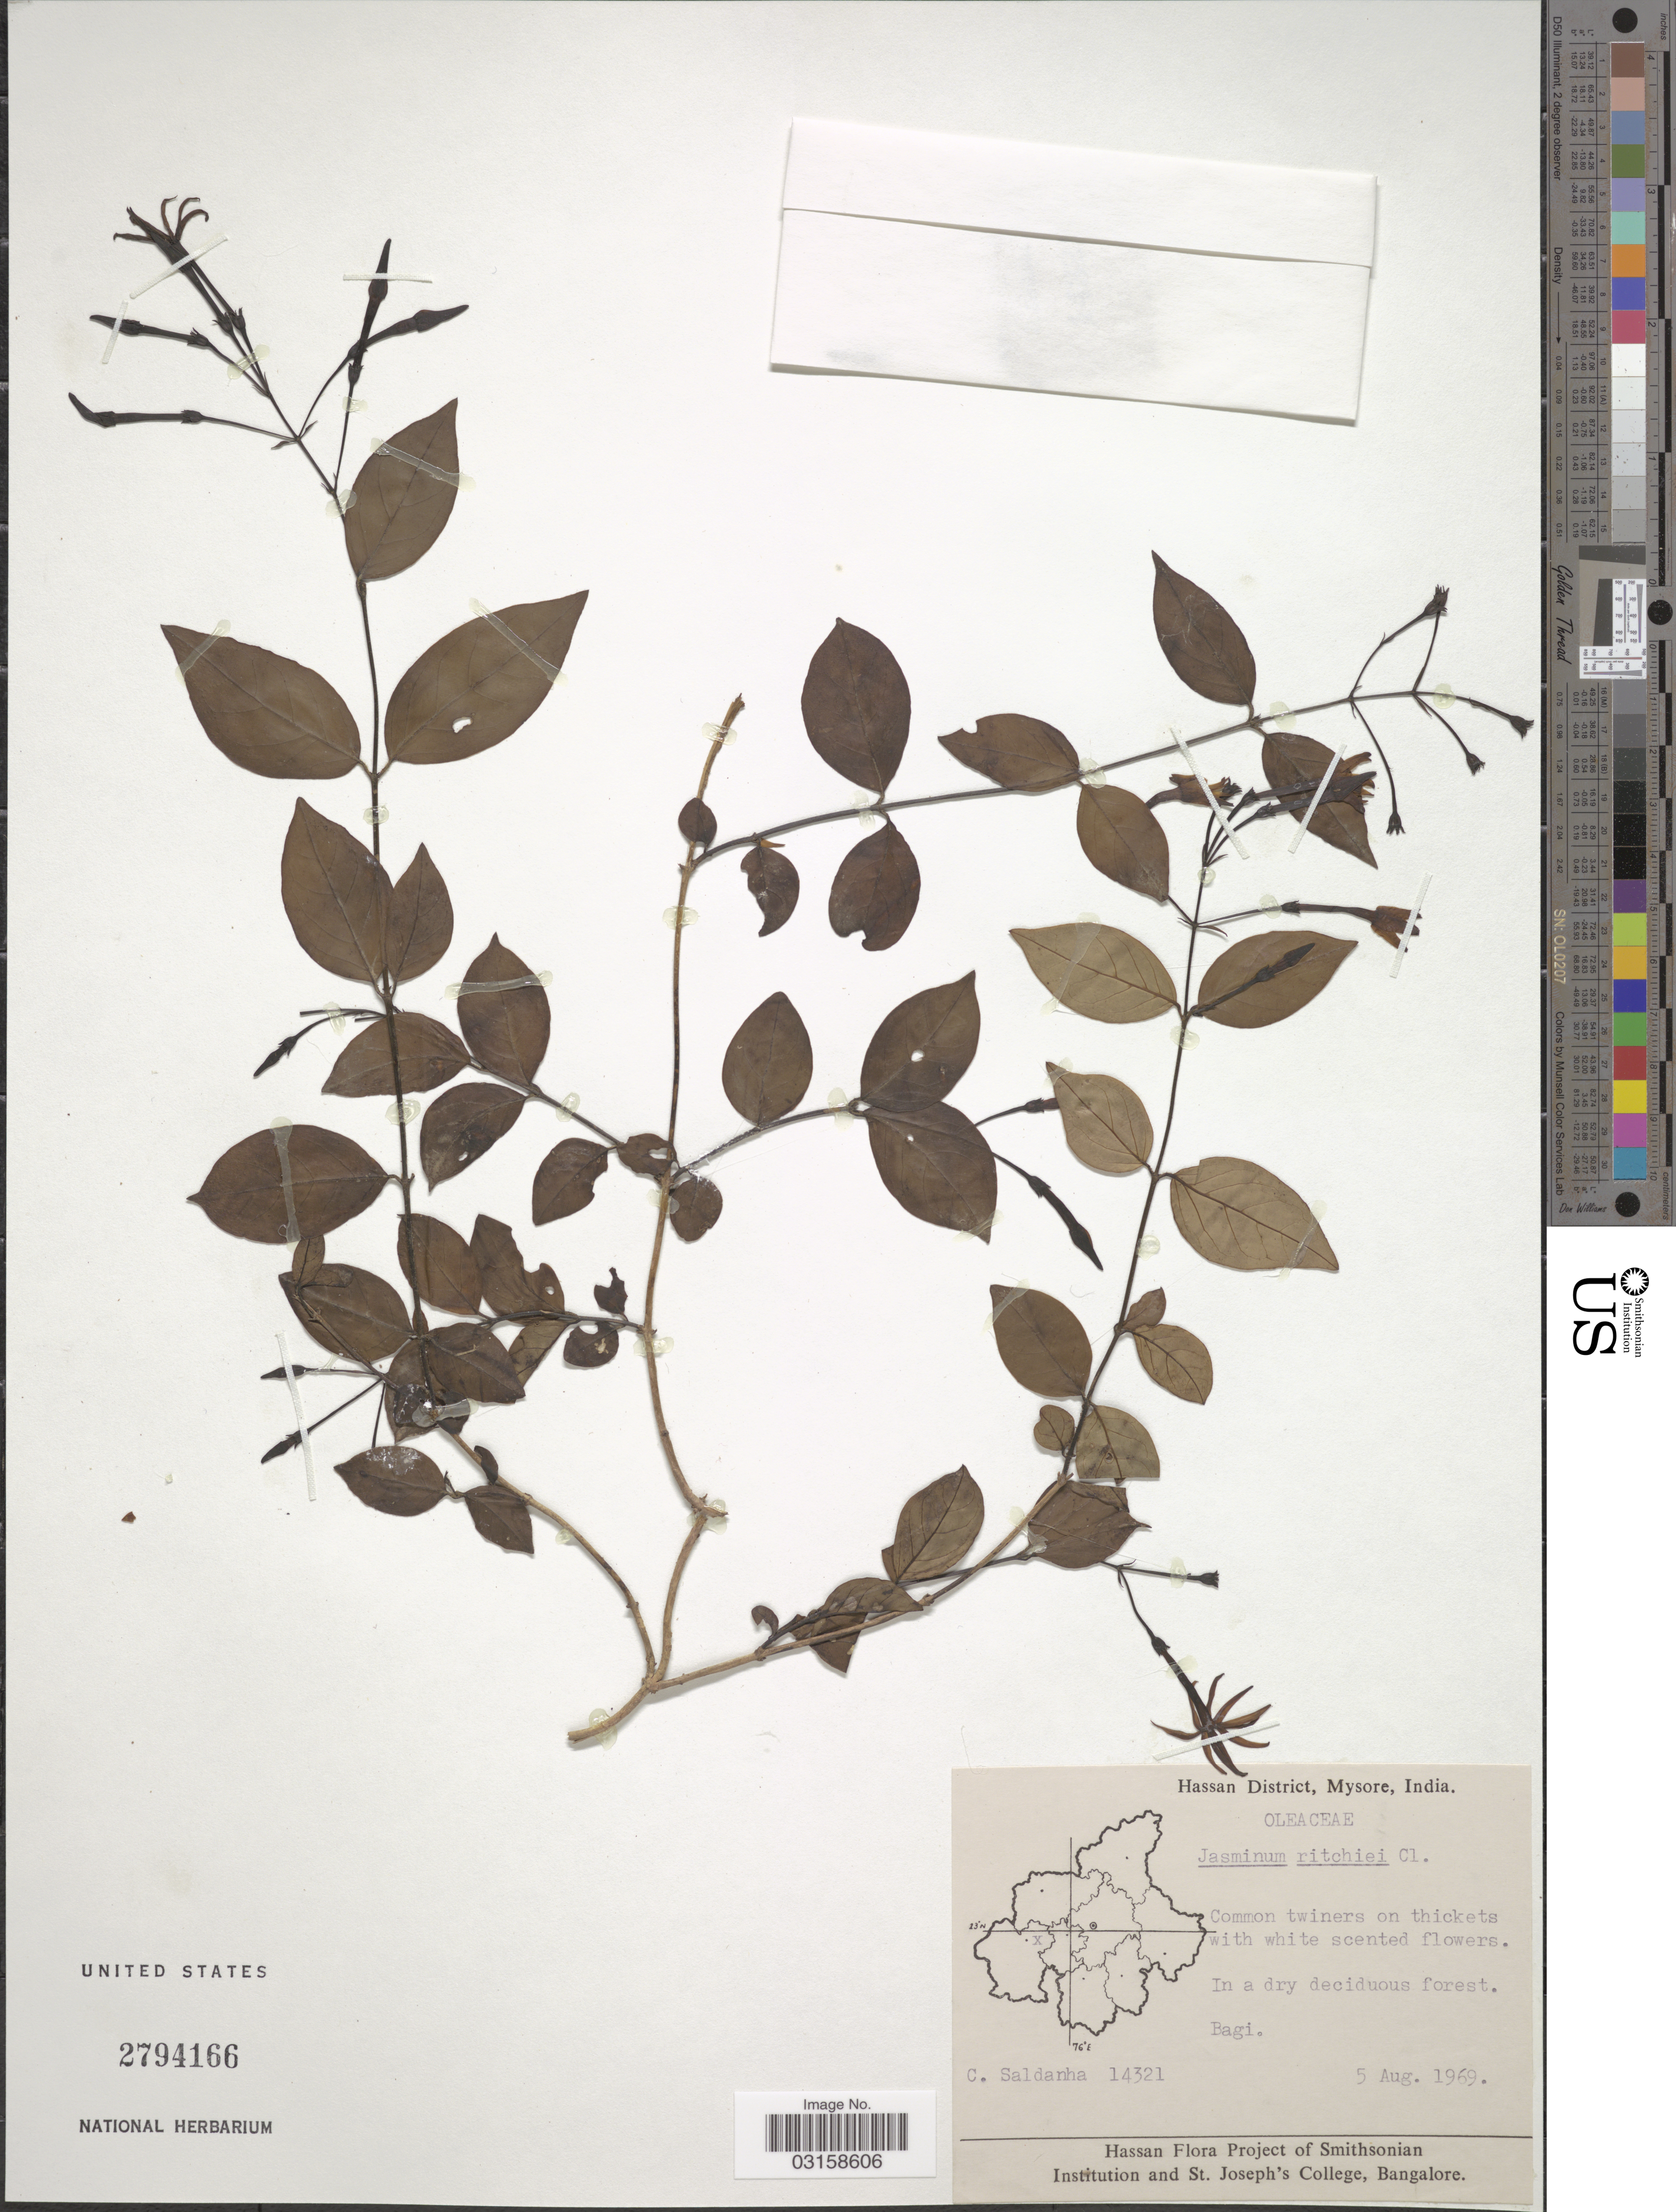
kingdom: Plantae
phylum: Tracheophyta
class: Magnoliopsida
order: Lamiales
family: Oleaceae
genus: Jasminum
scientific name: Jasminum ritchiei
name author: C.B. Clarke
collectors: C. Saldanha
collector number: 14321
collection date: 1969-08-05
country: India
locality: Hassan District, Mysore. Bagi.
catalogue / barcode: US 2794166